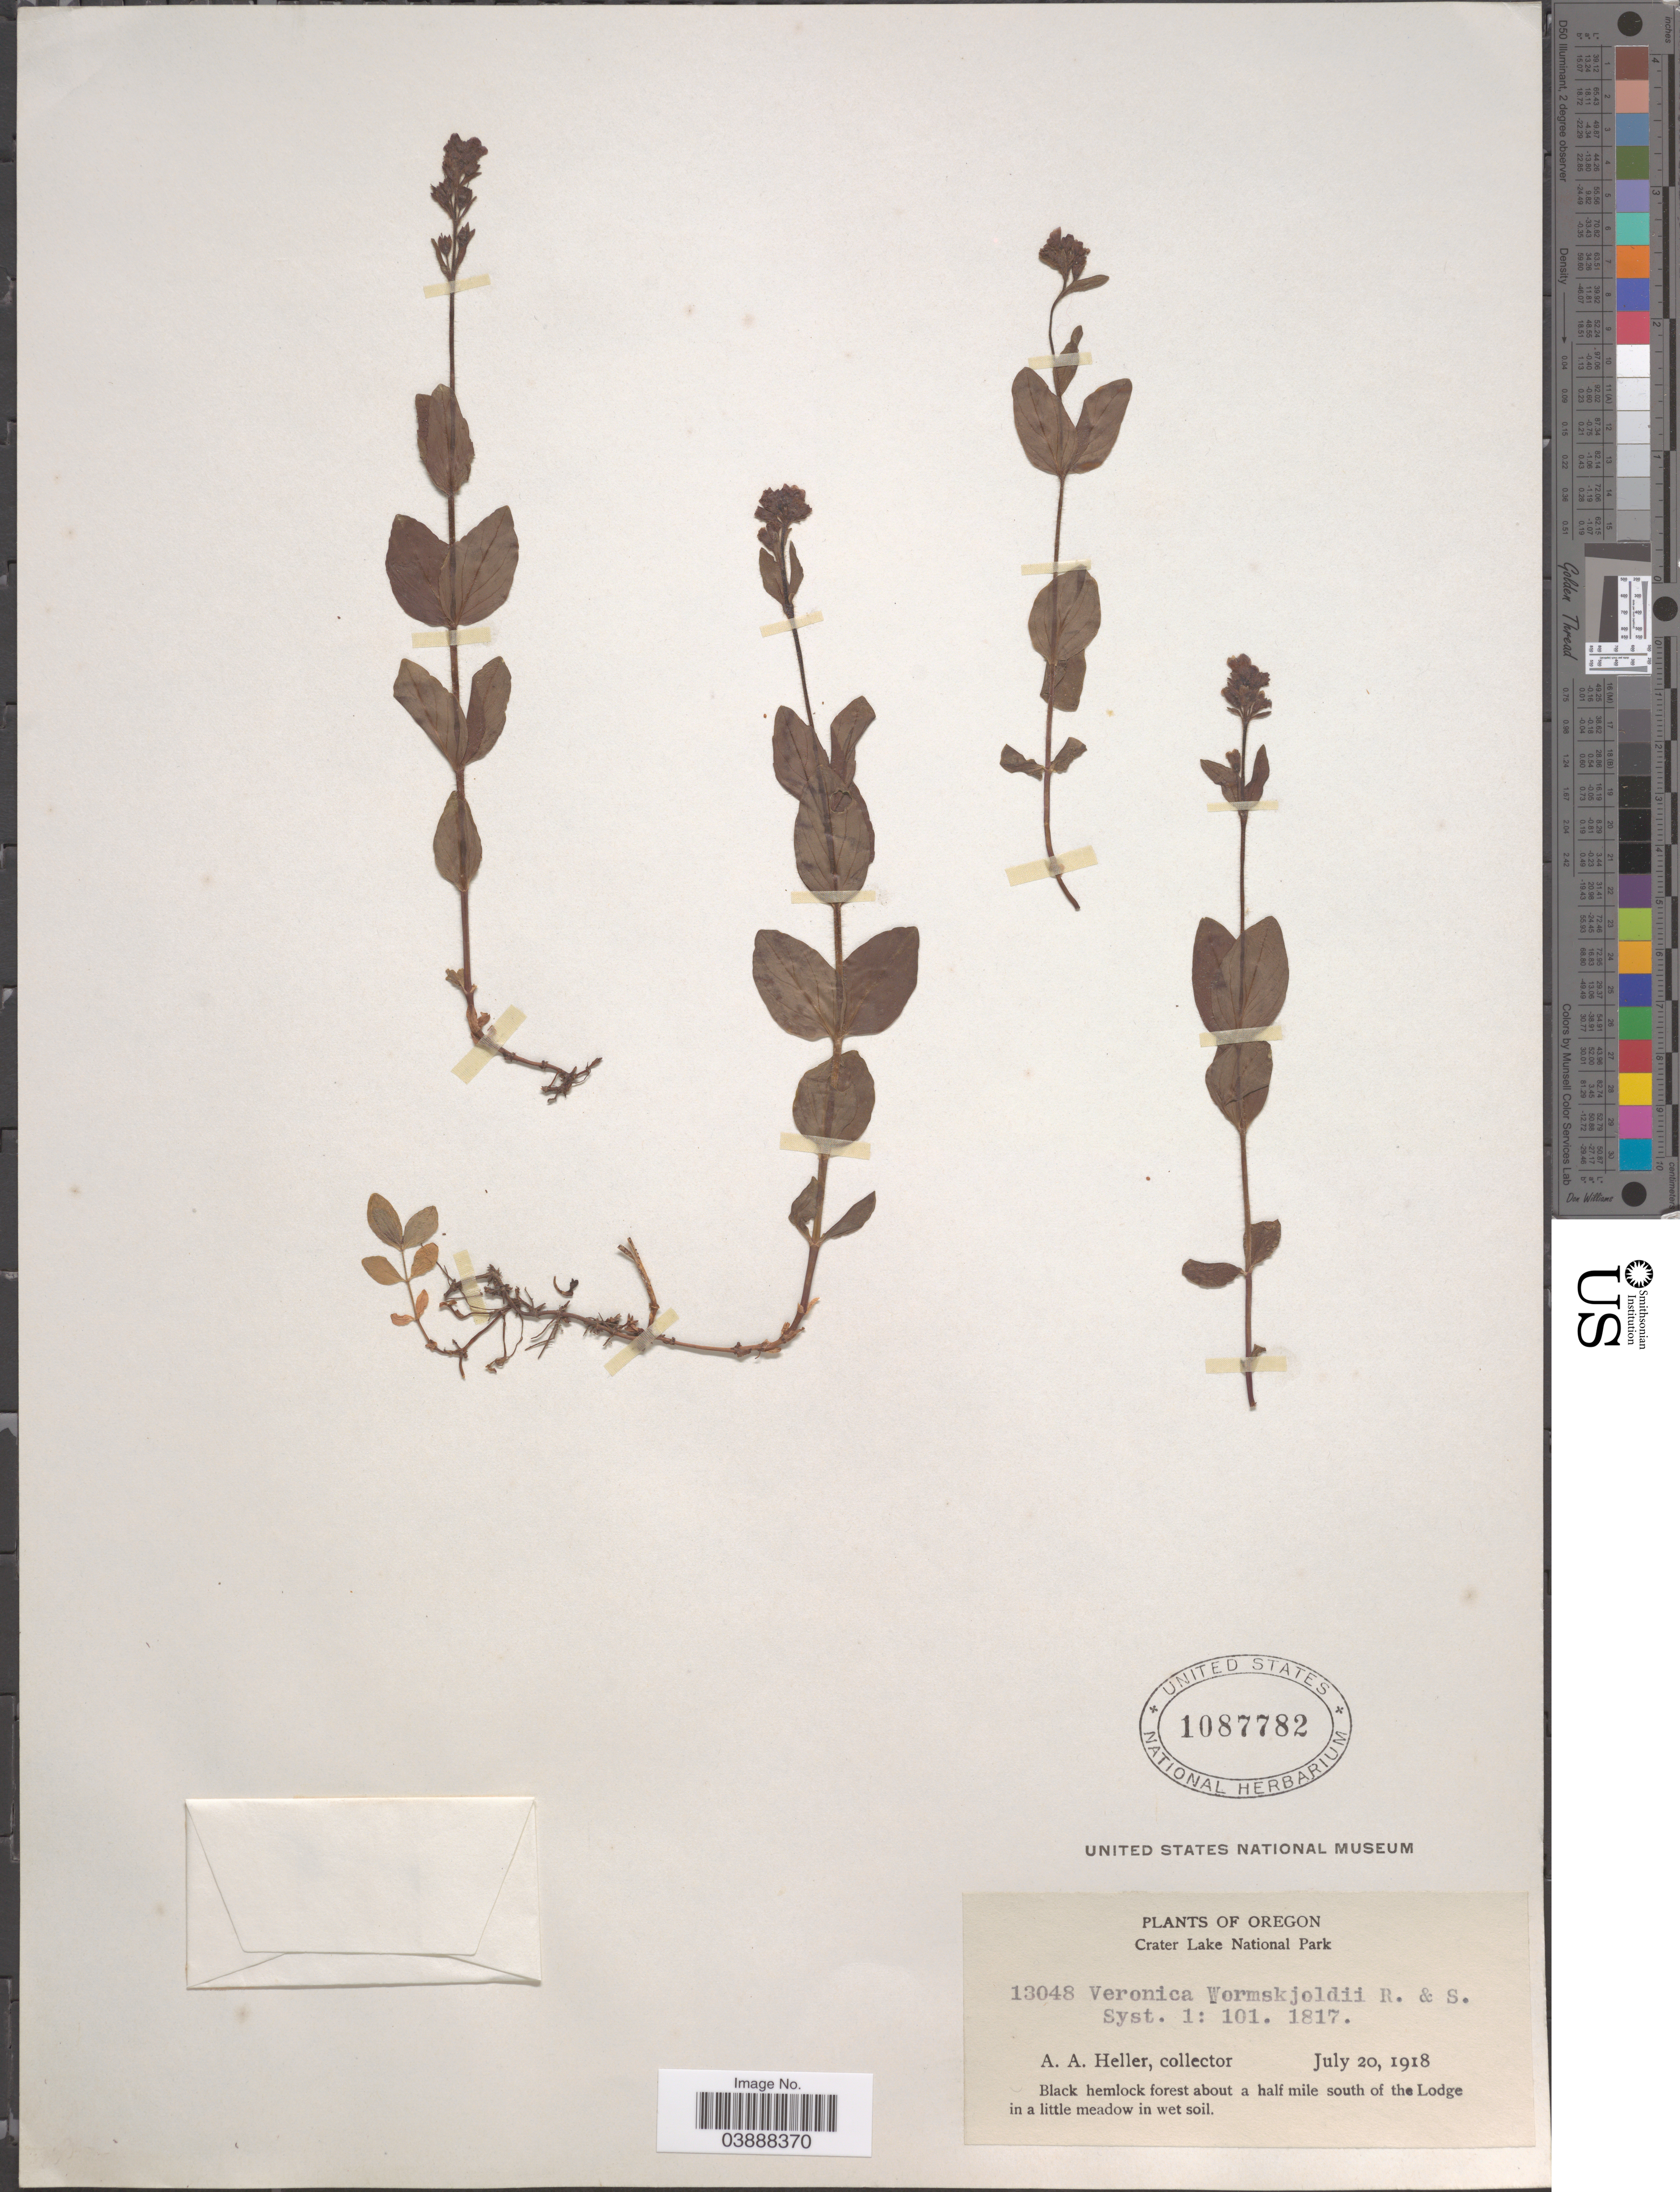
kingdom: Plantae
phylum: Tracheophyta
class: Magnoliopsida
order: Lamiales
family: Plantaginaceae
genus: Veronica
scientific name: Veronica wormskjoldii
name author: Roem. & Schult.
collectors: A. A. Heller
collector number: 13048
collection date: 1918-07-20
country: United States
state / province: Oregon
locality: Crater Lake National Park. About a half mile south of the Lodge.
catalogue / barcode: US 1087782